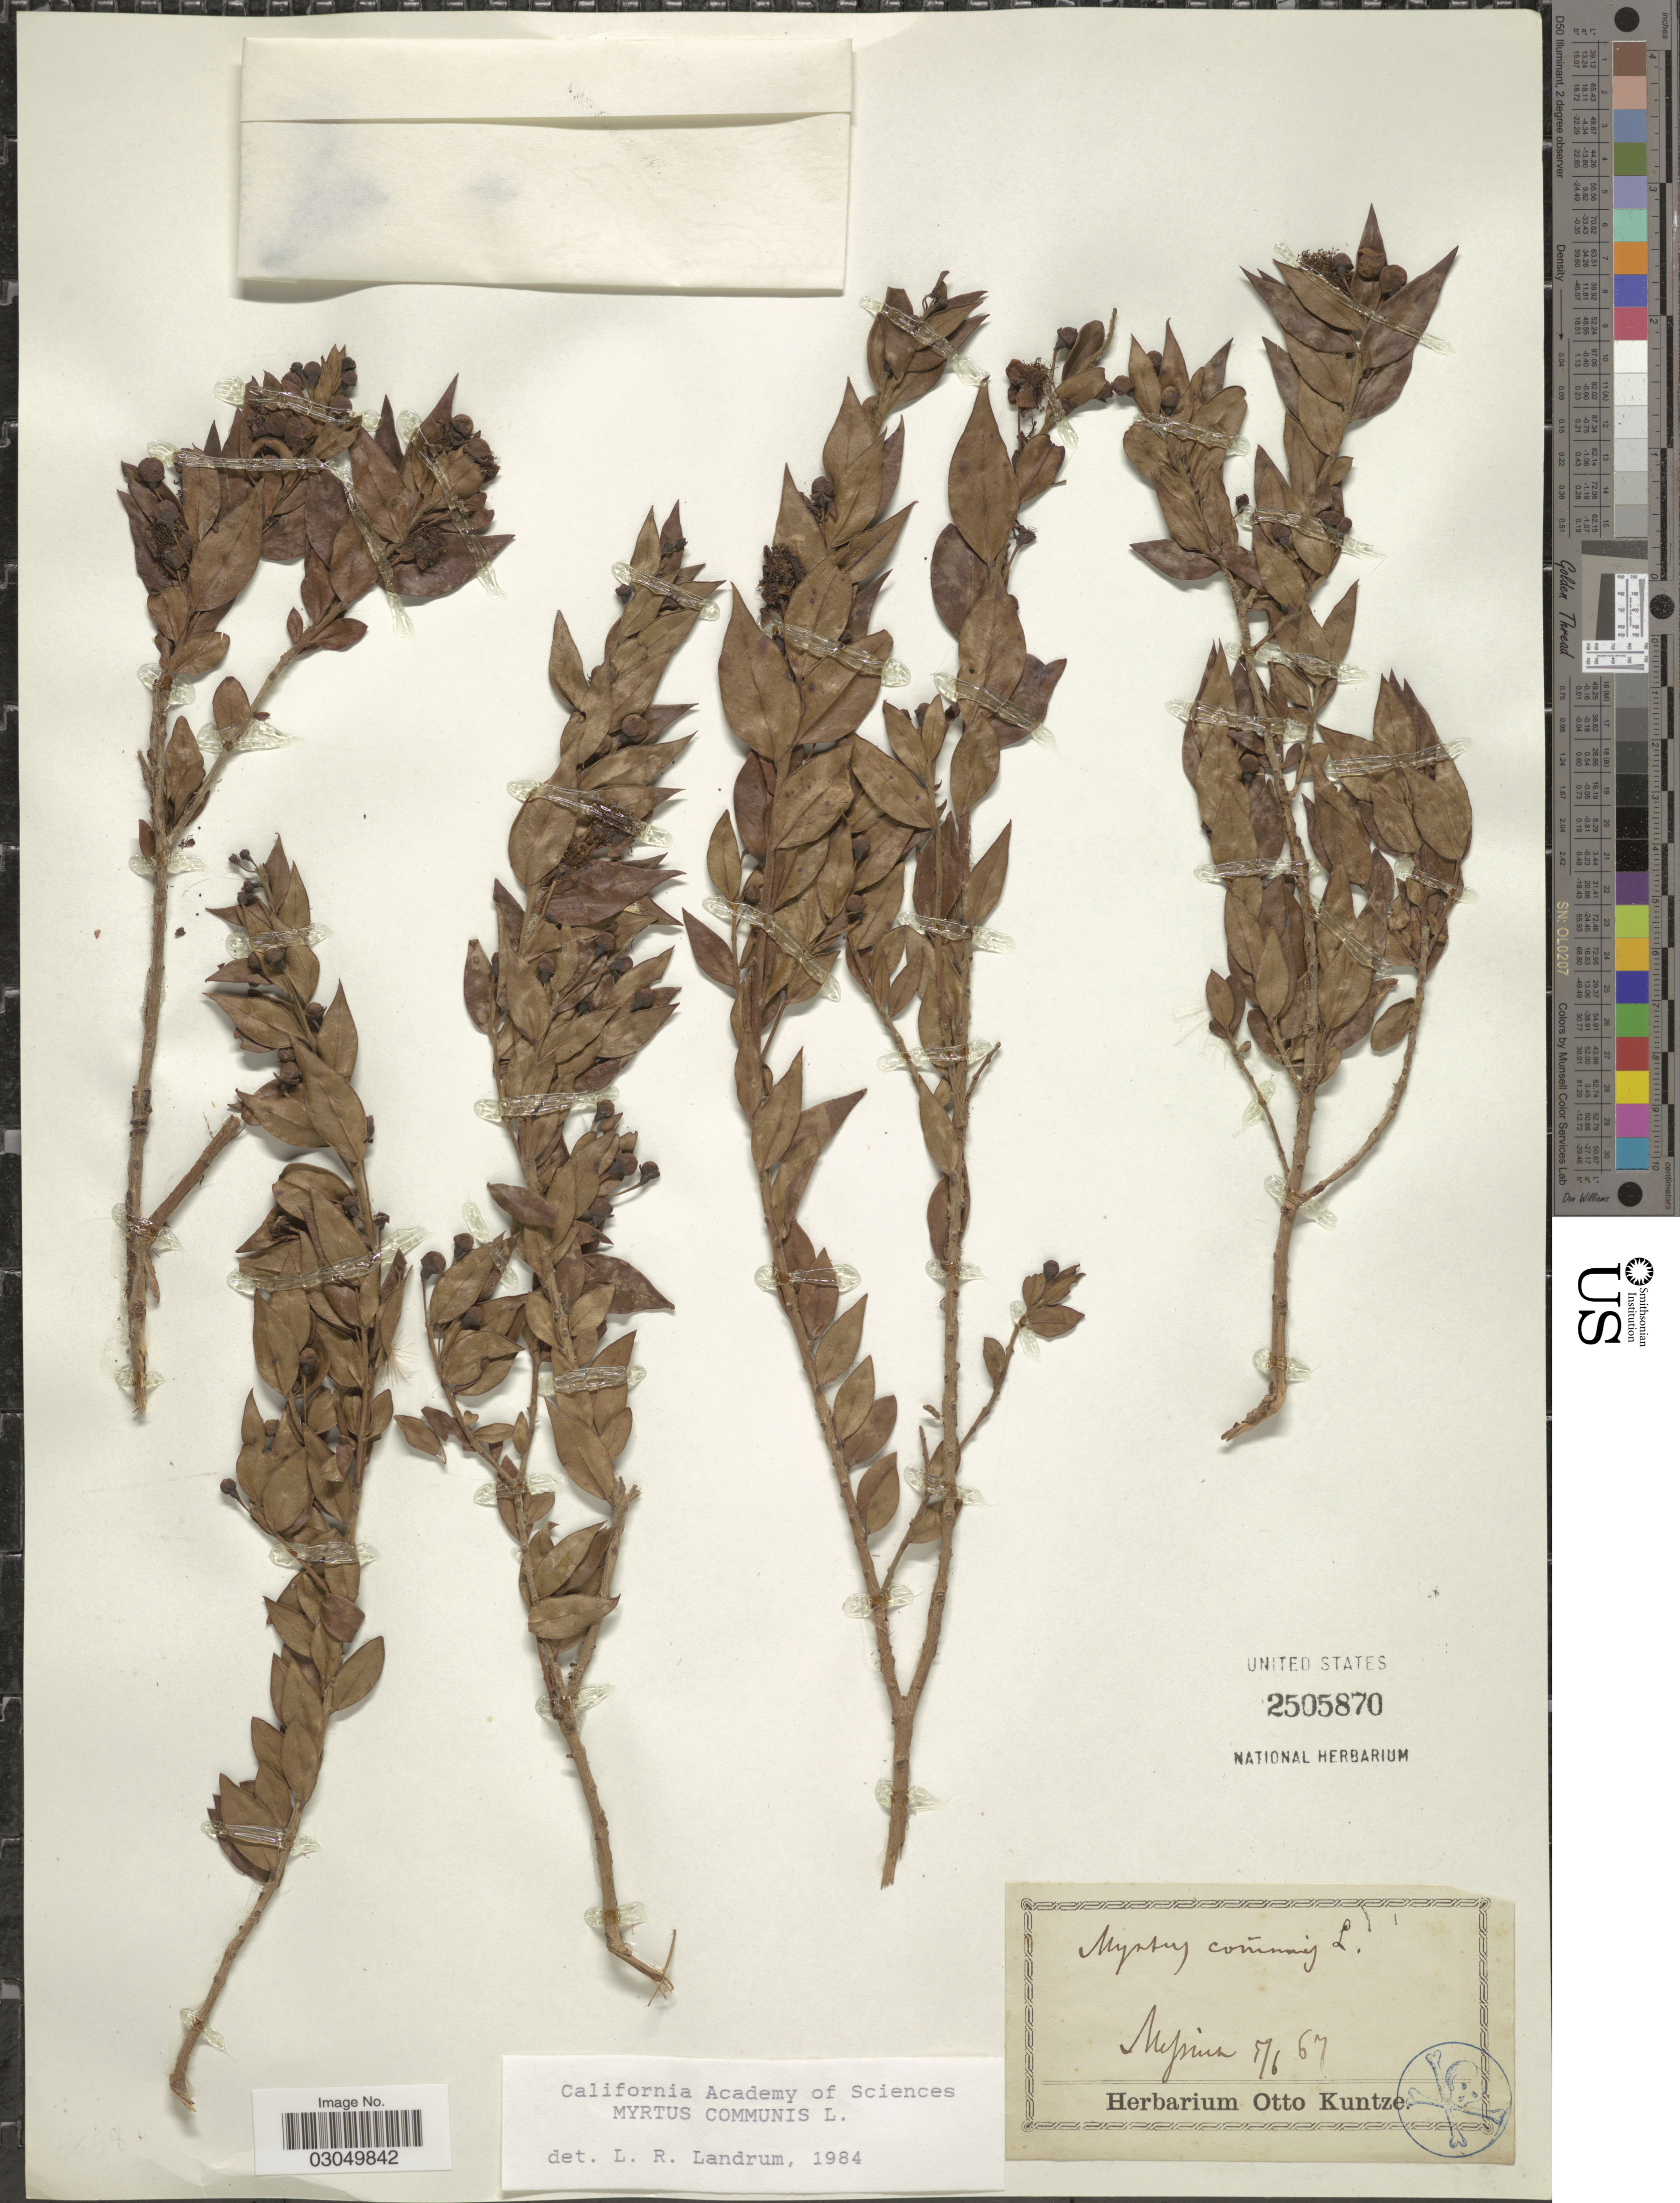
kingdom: Plantae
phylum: Tracheophyta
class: Magnoliopsida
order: Myrtales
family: Myrtaceae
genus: Myrtus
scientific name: Myrtus communis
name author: L.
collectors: ex herb. Otto Kuntze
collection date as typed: Transcribed d/m/y: 5/6/67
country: Turkey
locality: Messina.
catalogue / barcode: US 2505870